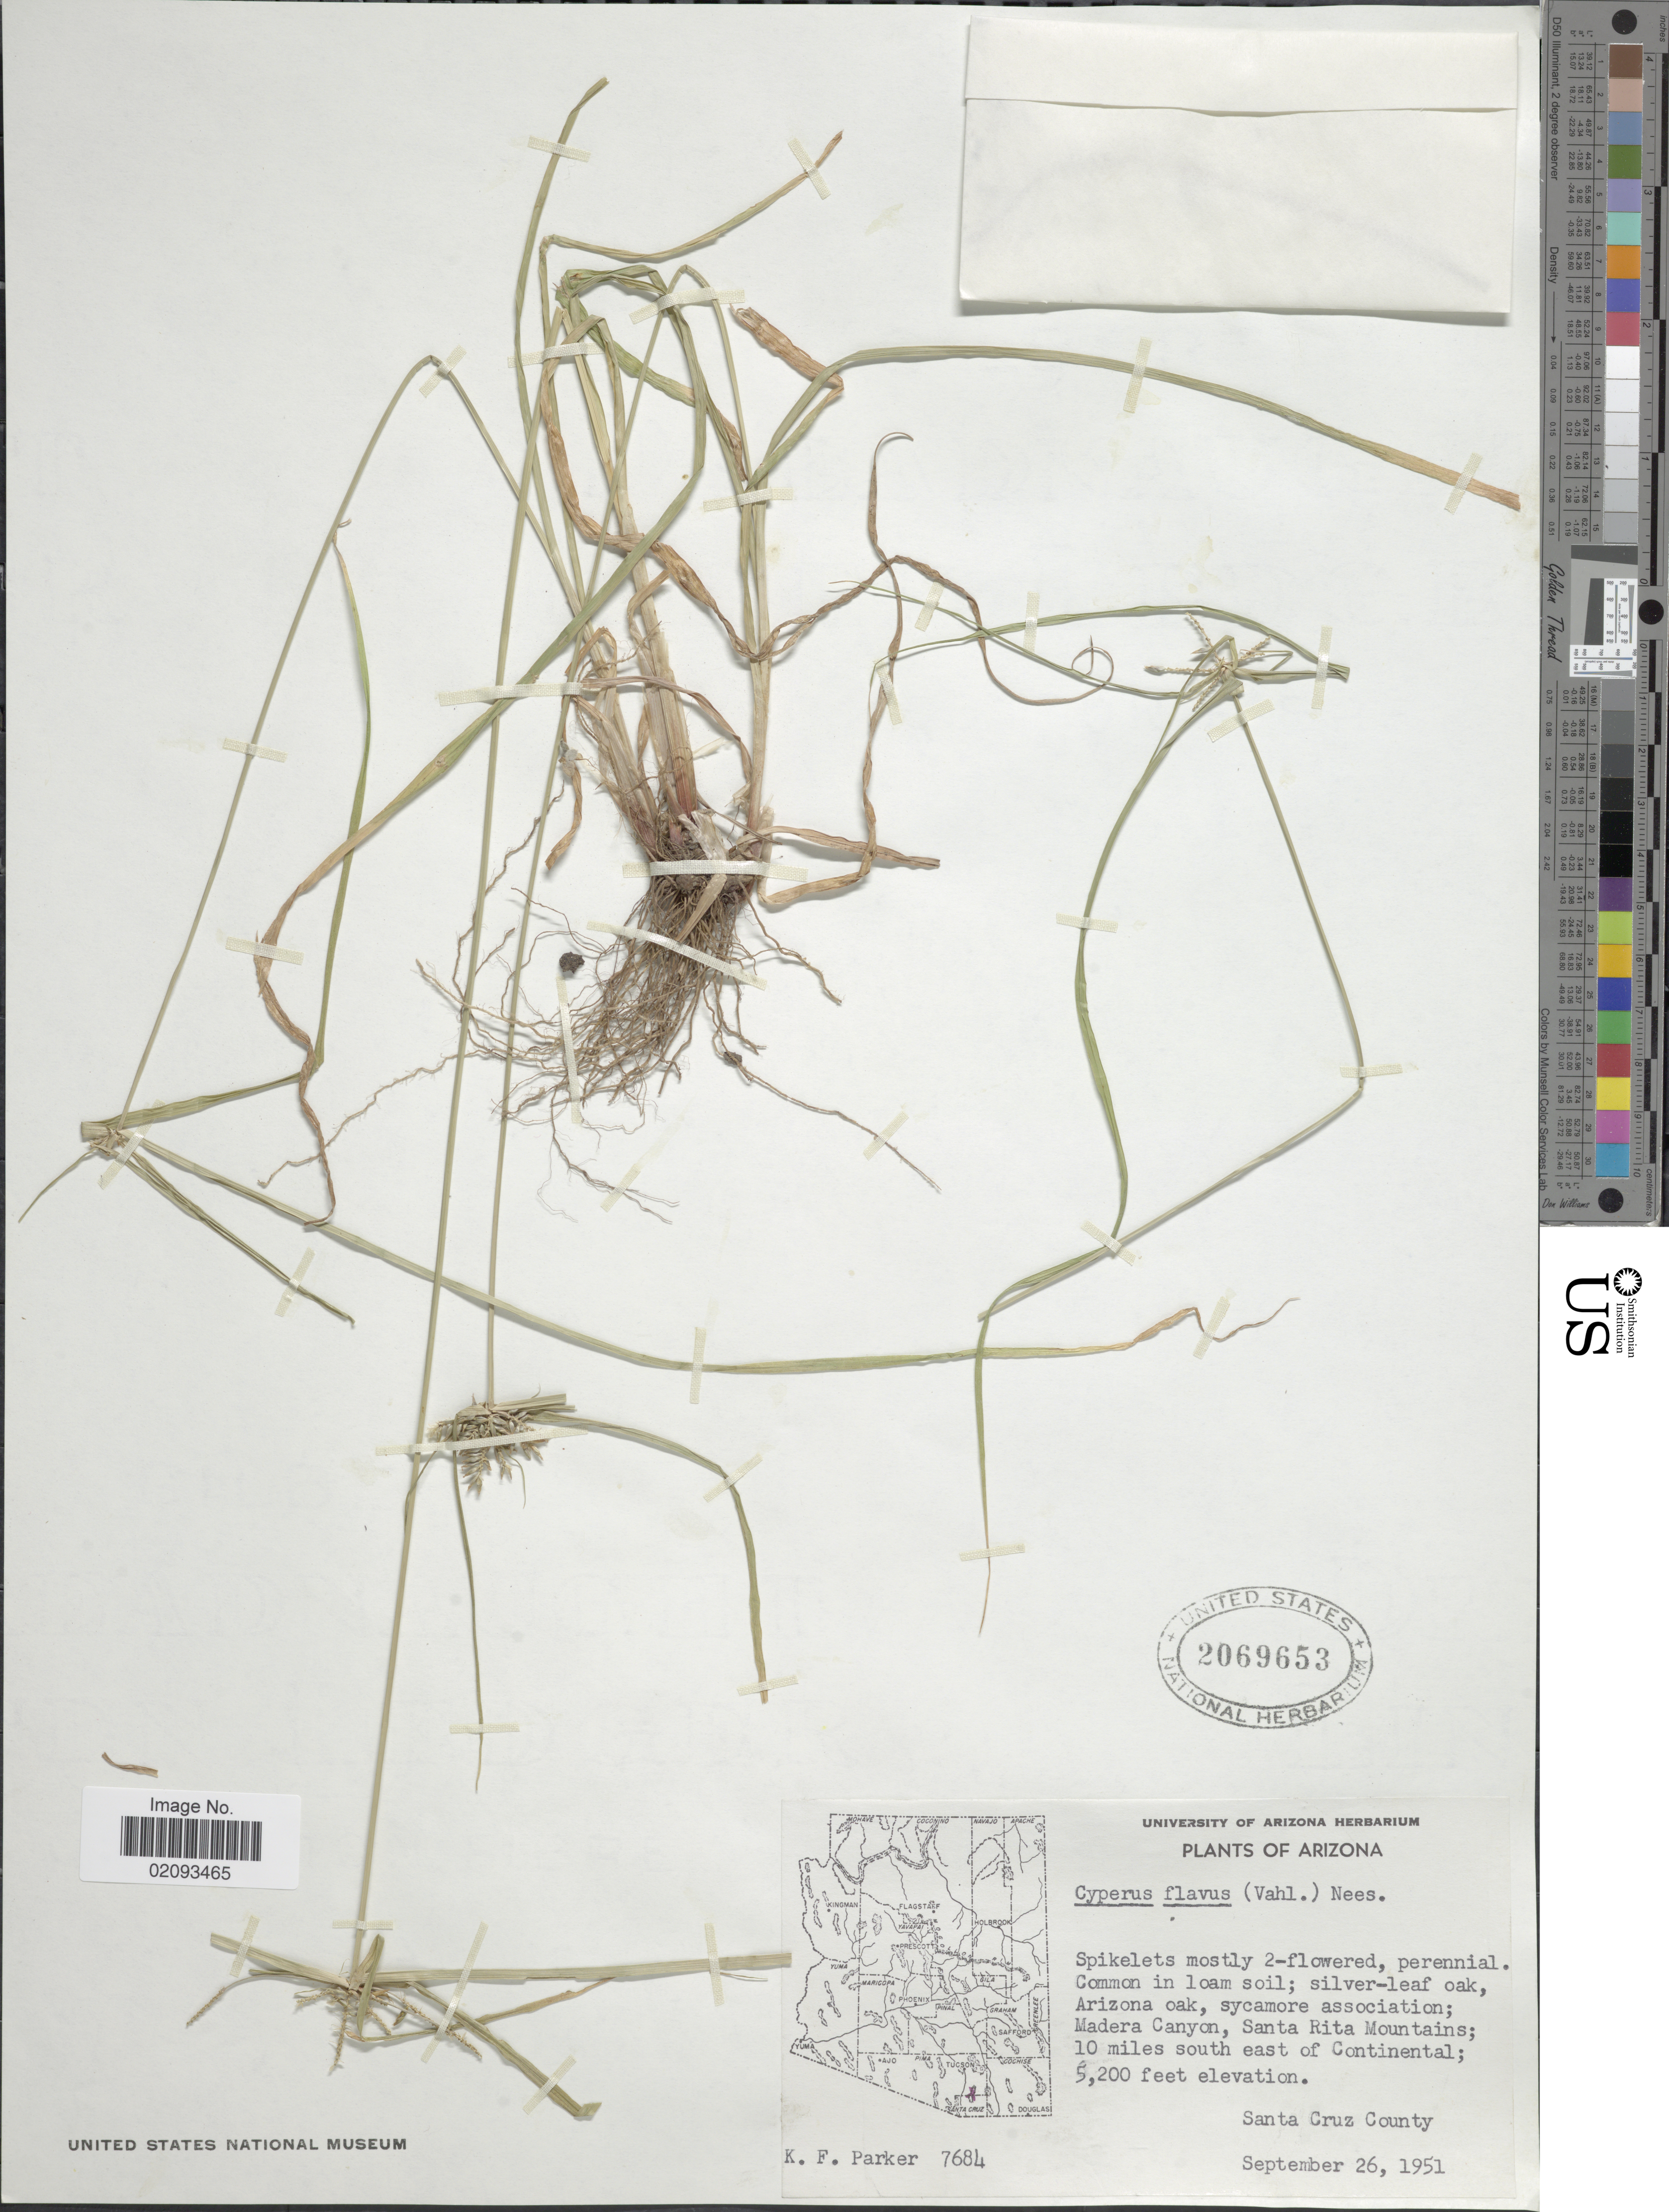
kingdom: Plantae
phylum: Tracheophyta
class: Liliopsida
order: Poales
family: Cyperaceae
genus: Cyperus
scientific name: Cyperus aggregatus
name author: (Willd.) Endl.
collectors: K. F. Parker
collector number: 7684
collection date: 1951-09-26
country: United States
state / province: Arizona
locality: Madera Canyon, Santa Rita Mountains, 10 miles south east of Continental, Santa Cruz County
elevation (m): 1585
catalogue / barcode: US 2069653